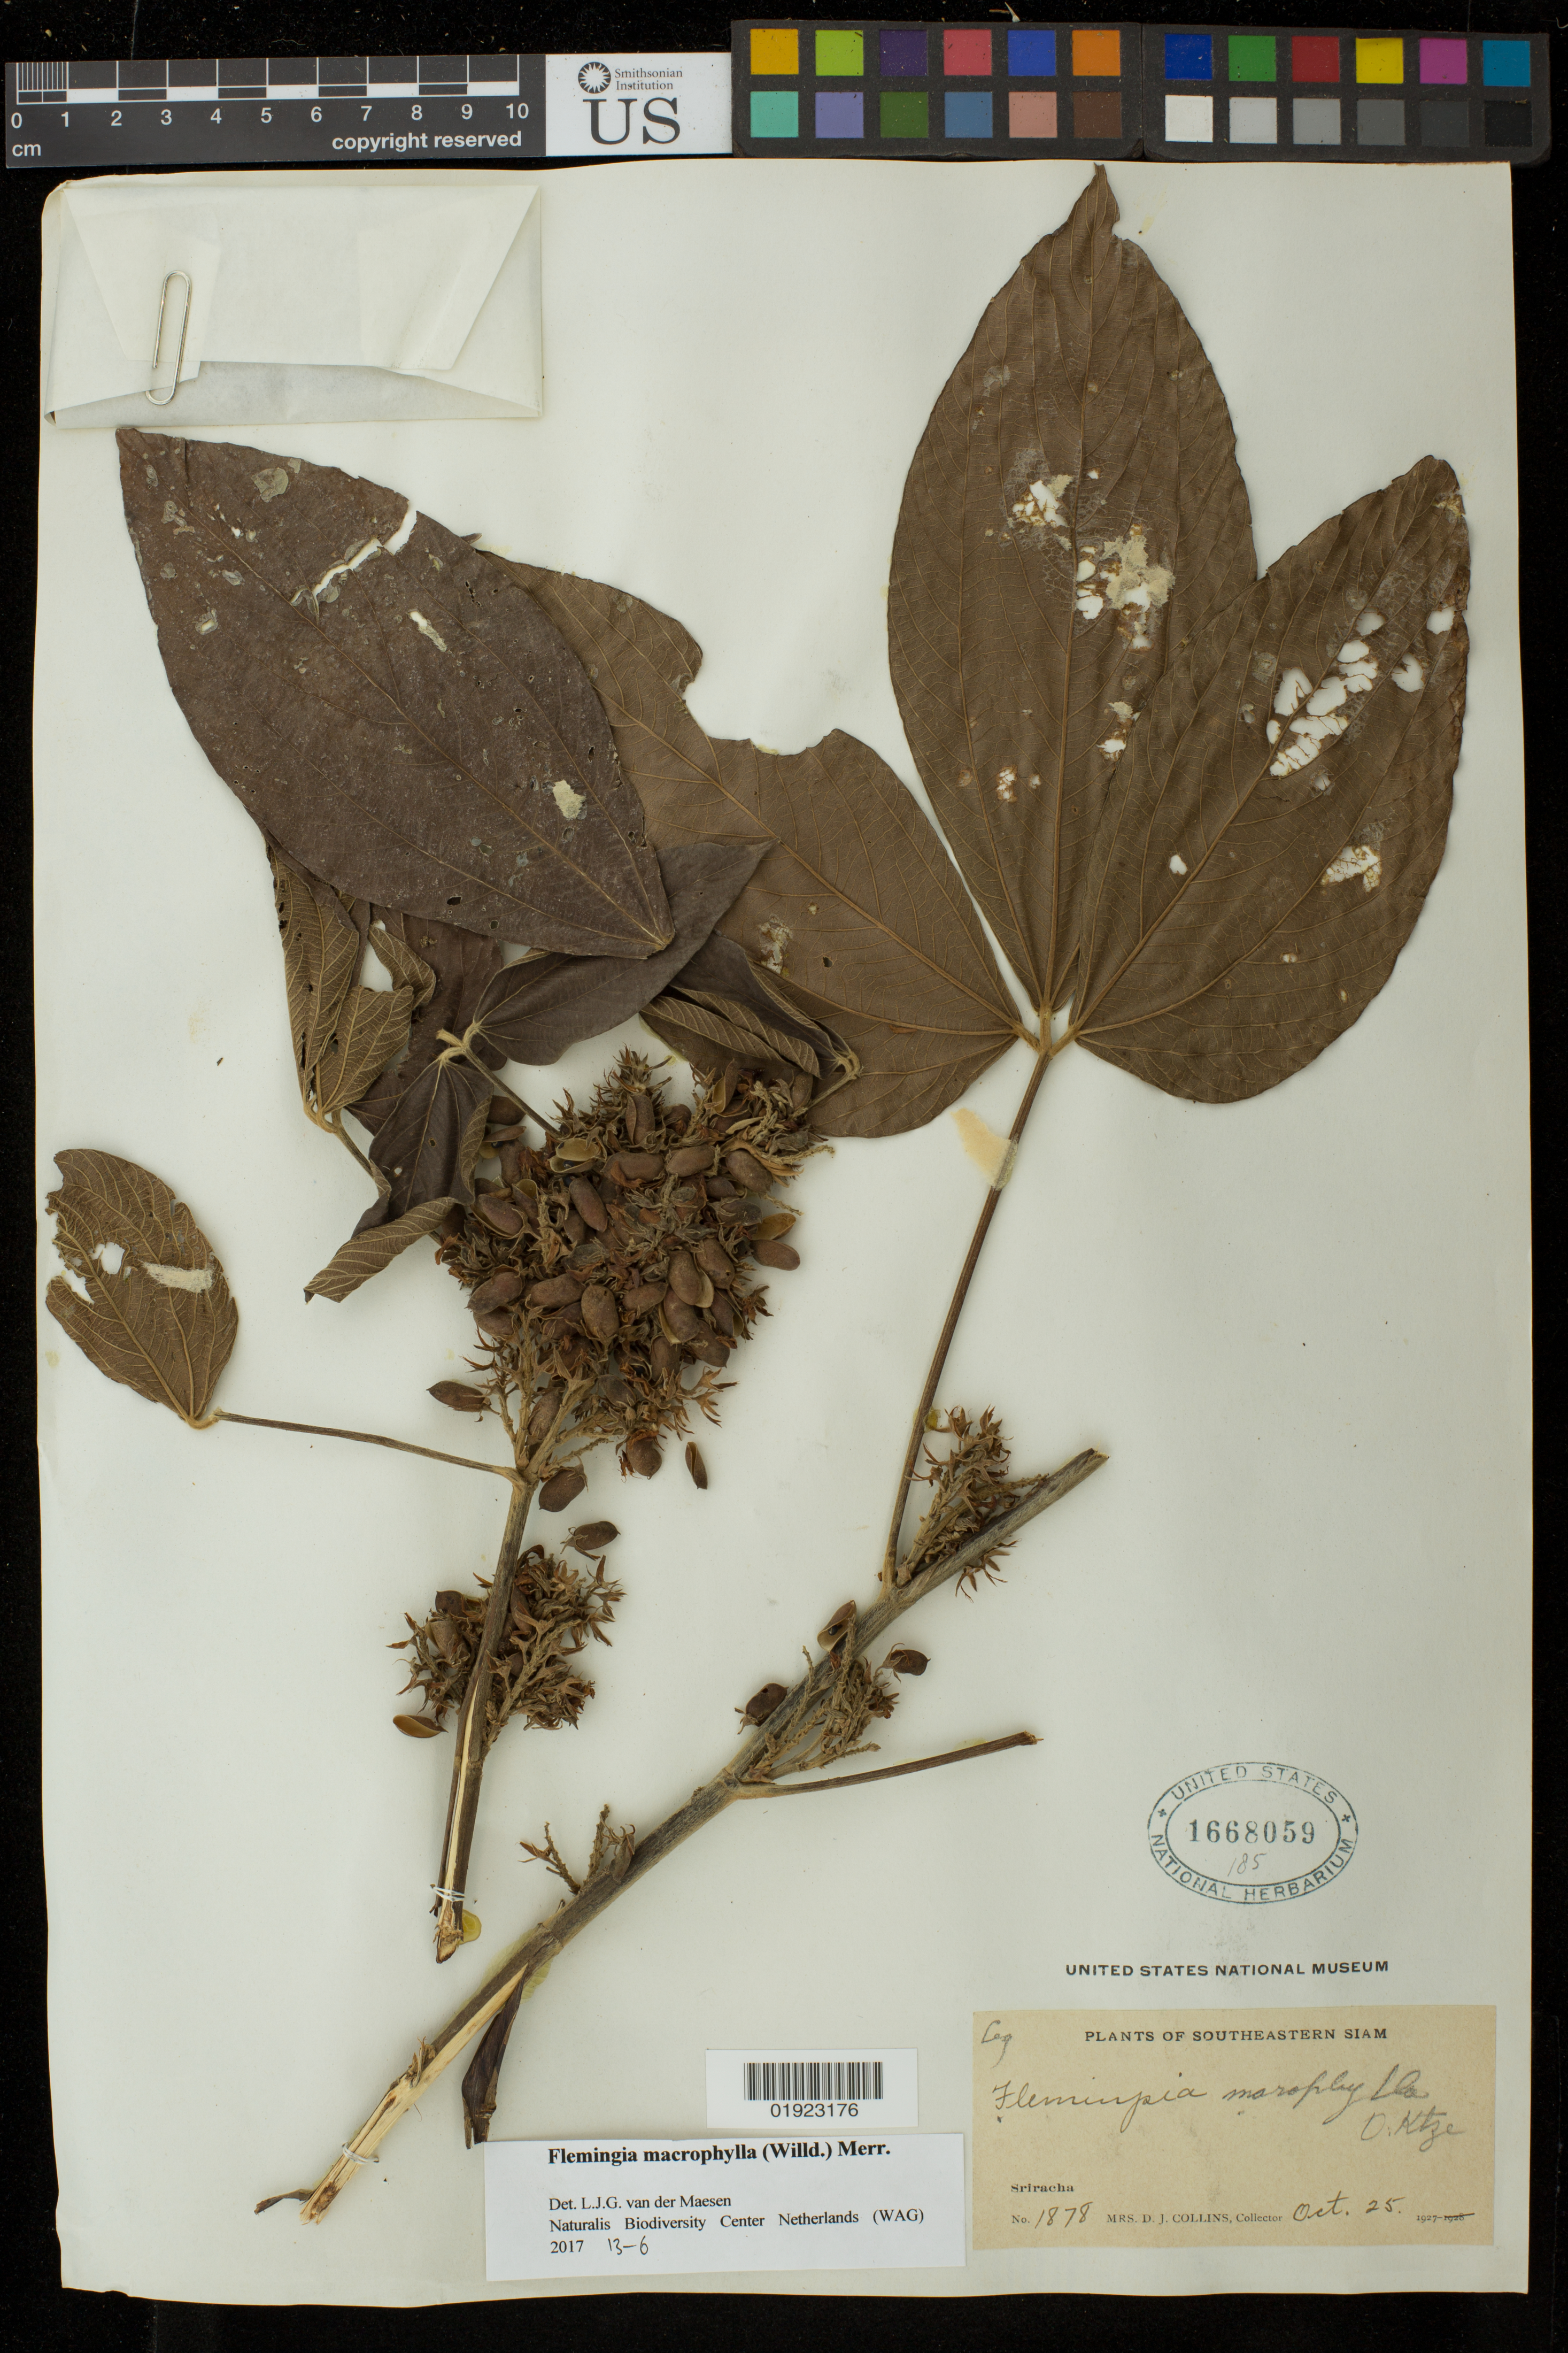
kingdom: Plantae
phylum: Tracheophyta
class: Magnoliopsida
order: Fabales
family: Fabaceae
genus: Flemingia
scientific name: Flemingia macrophylla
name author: (Willd.) Kuntze ex Merr.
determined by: van der Maesen, L.J.G.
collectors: J. Collins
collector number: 1878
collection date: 1927-10-25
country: Thailand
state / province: Chon Buri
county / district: Sriracha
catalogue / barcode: US 1668059